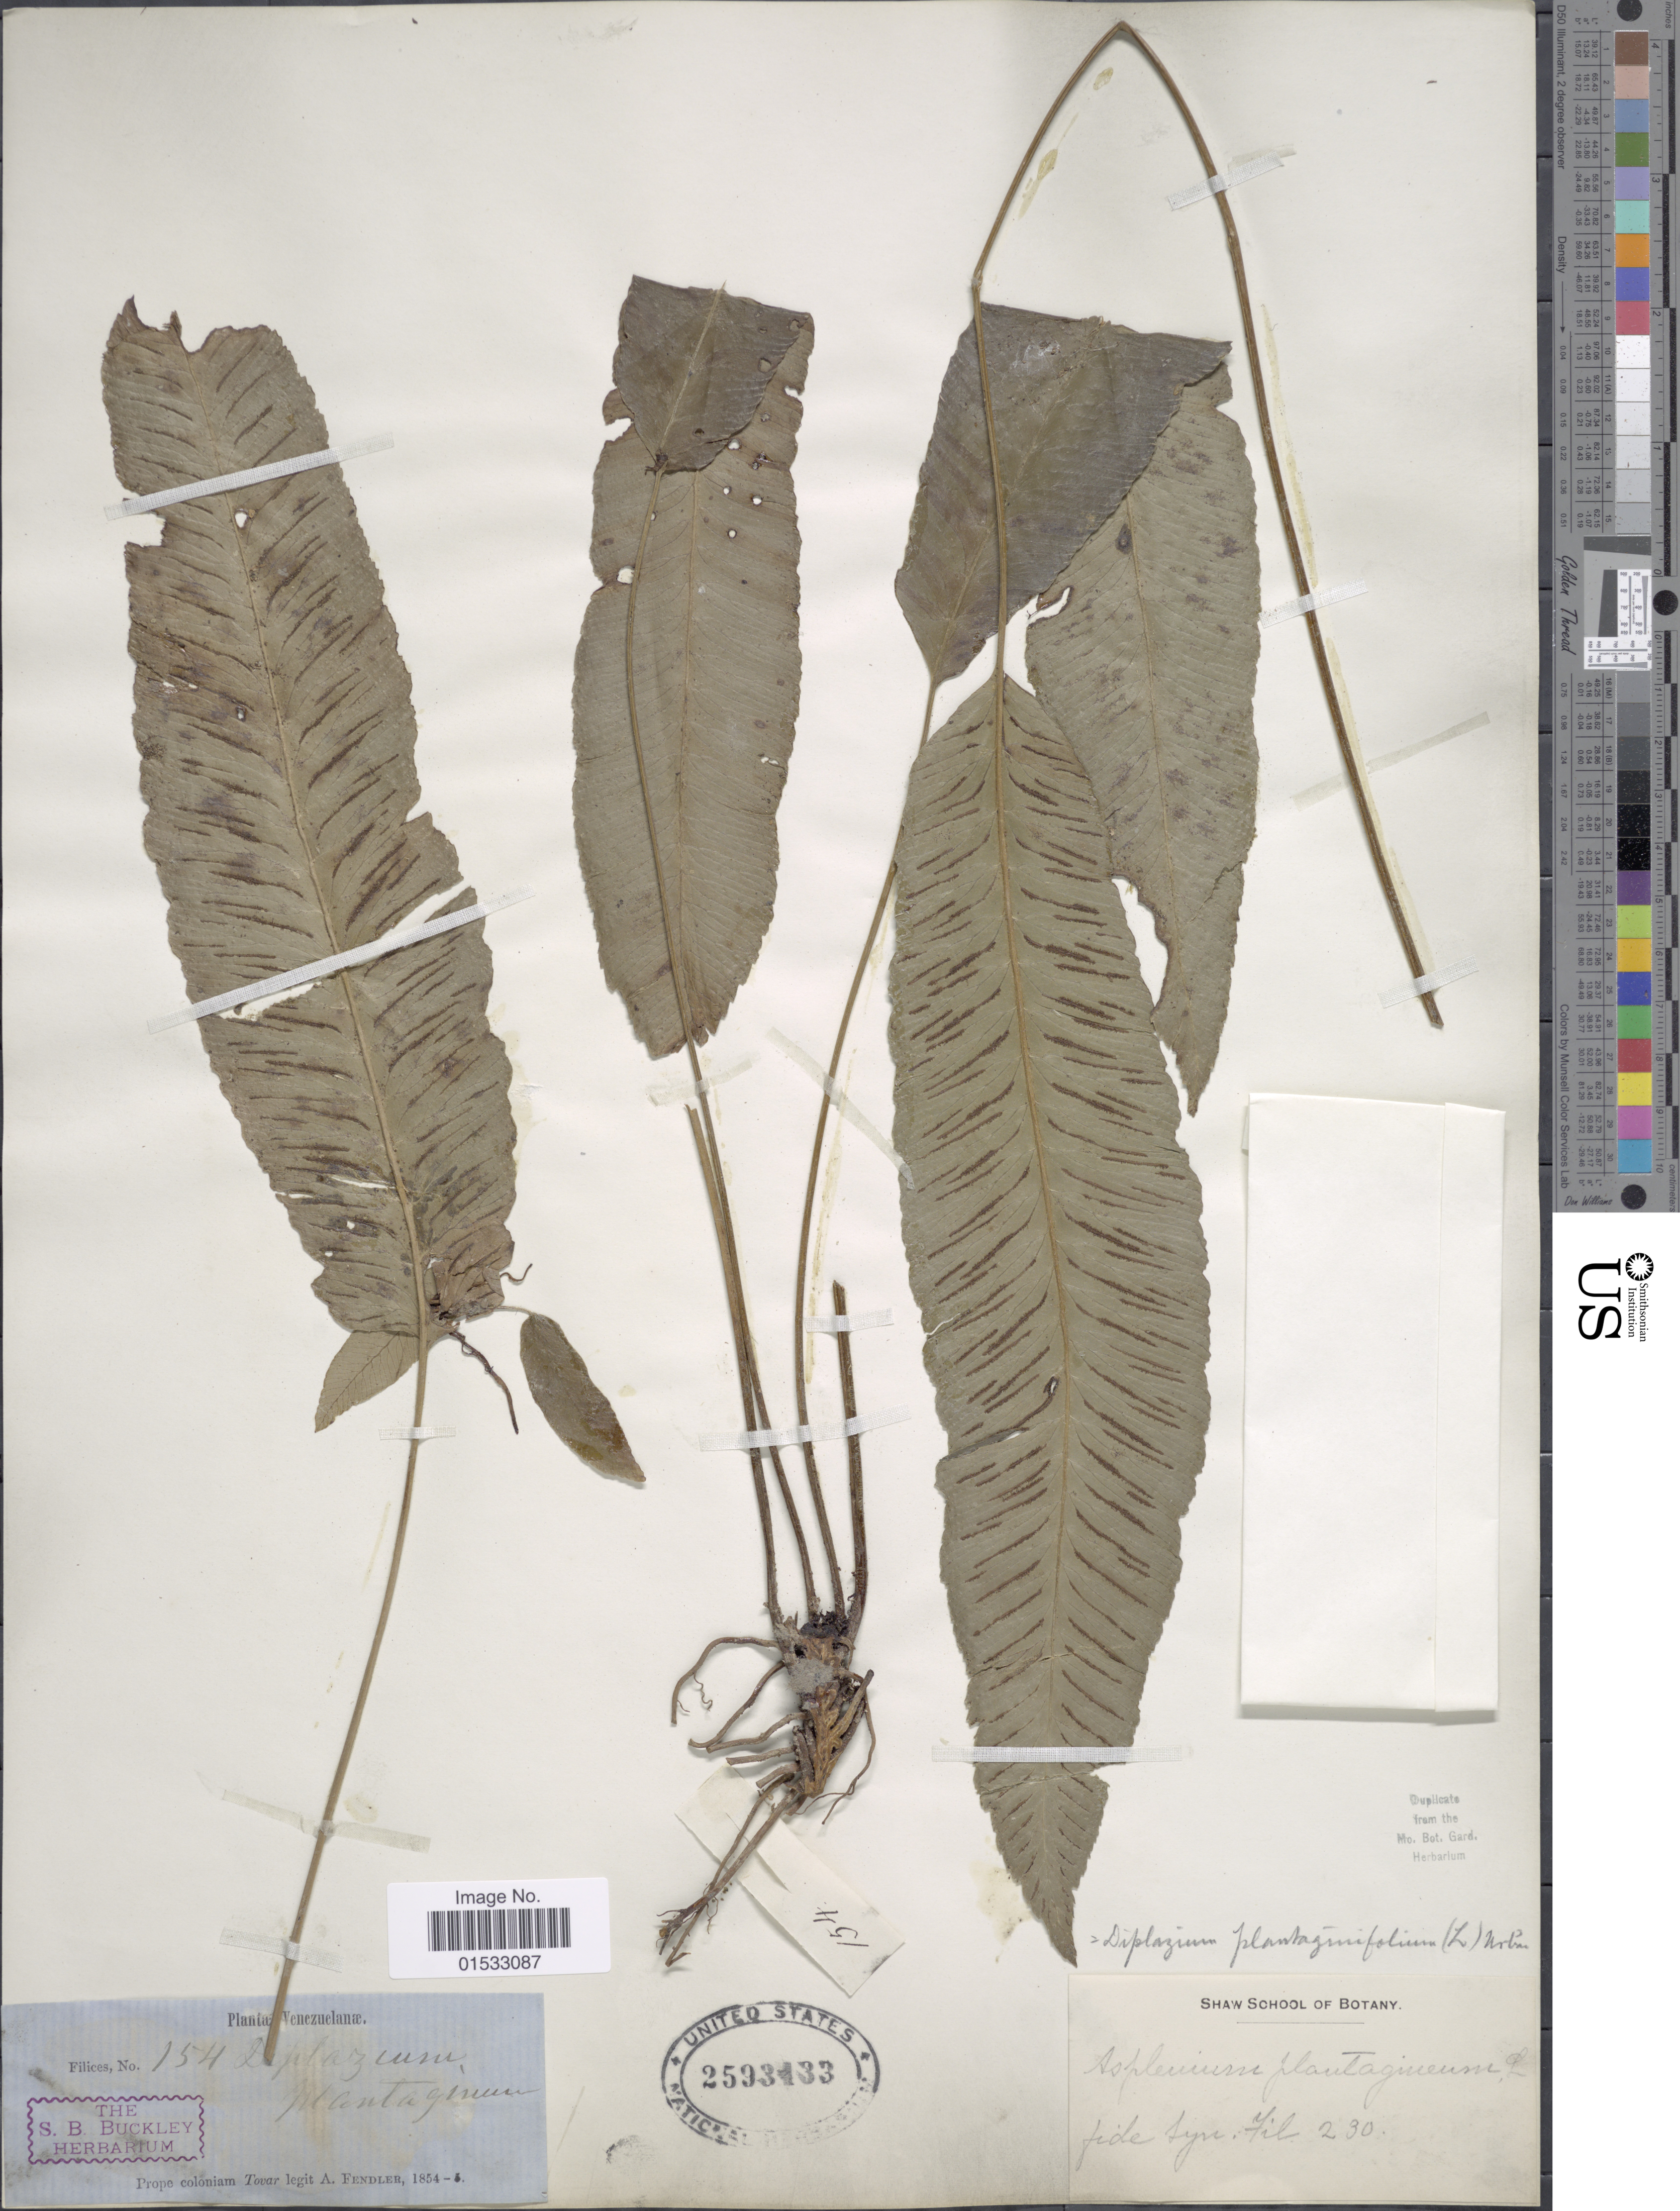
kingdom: Plantae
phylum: Tracheophyta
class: Polypodiopsida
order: Polypodiales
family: Athyriaceae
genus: Diplazium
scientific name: Diplazium plantaginifolium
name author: (L.) Urb.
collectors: A. Fendler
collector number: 154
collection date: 1854/1855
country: Venezuela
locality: Prope coloniam Tovar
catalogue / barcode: US 2593433